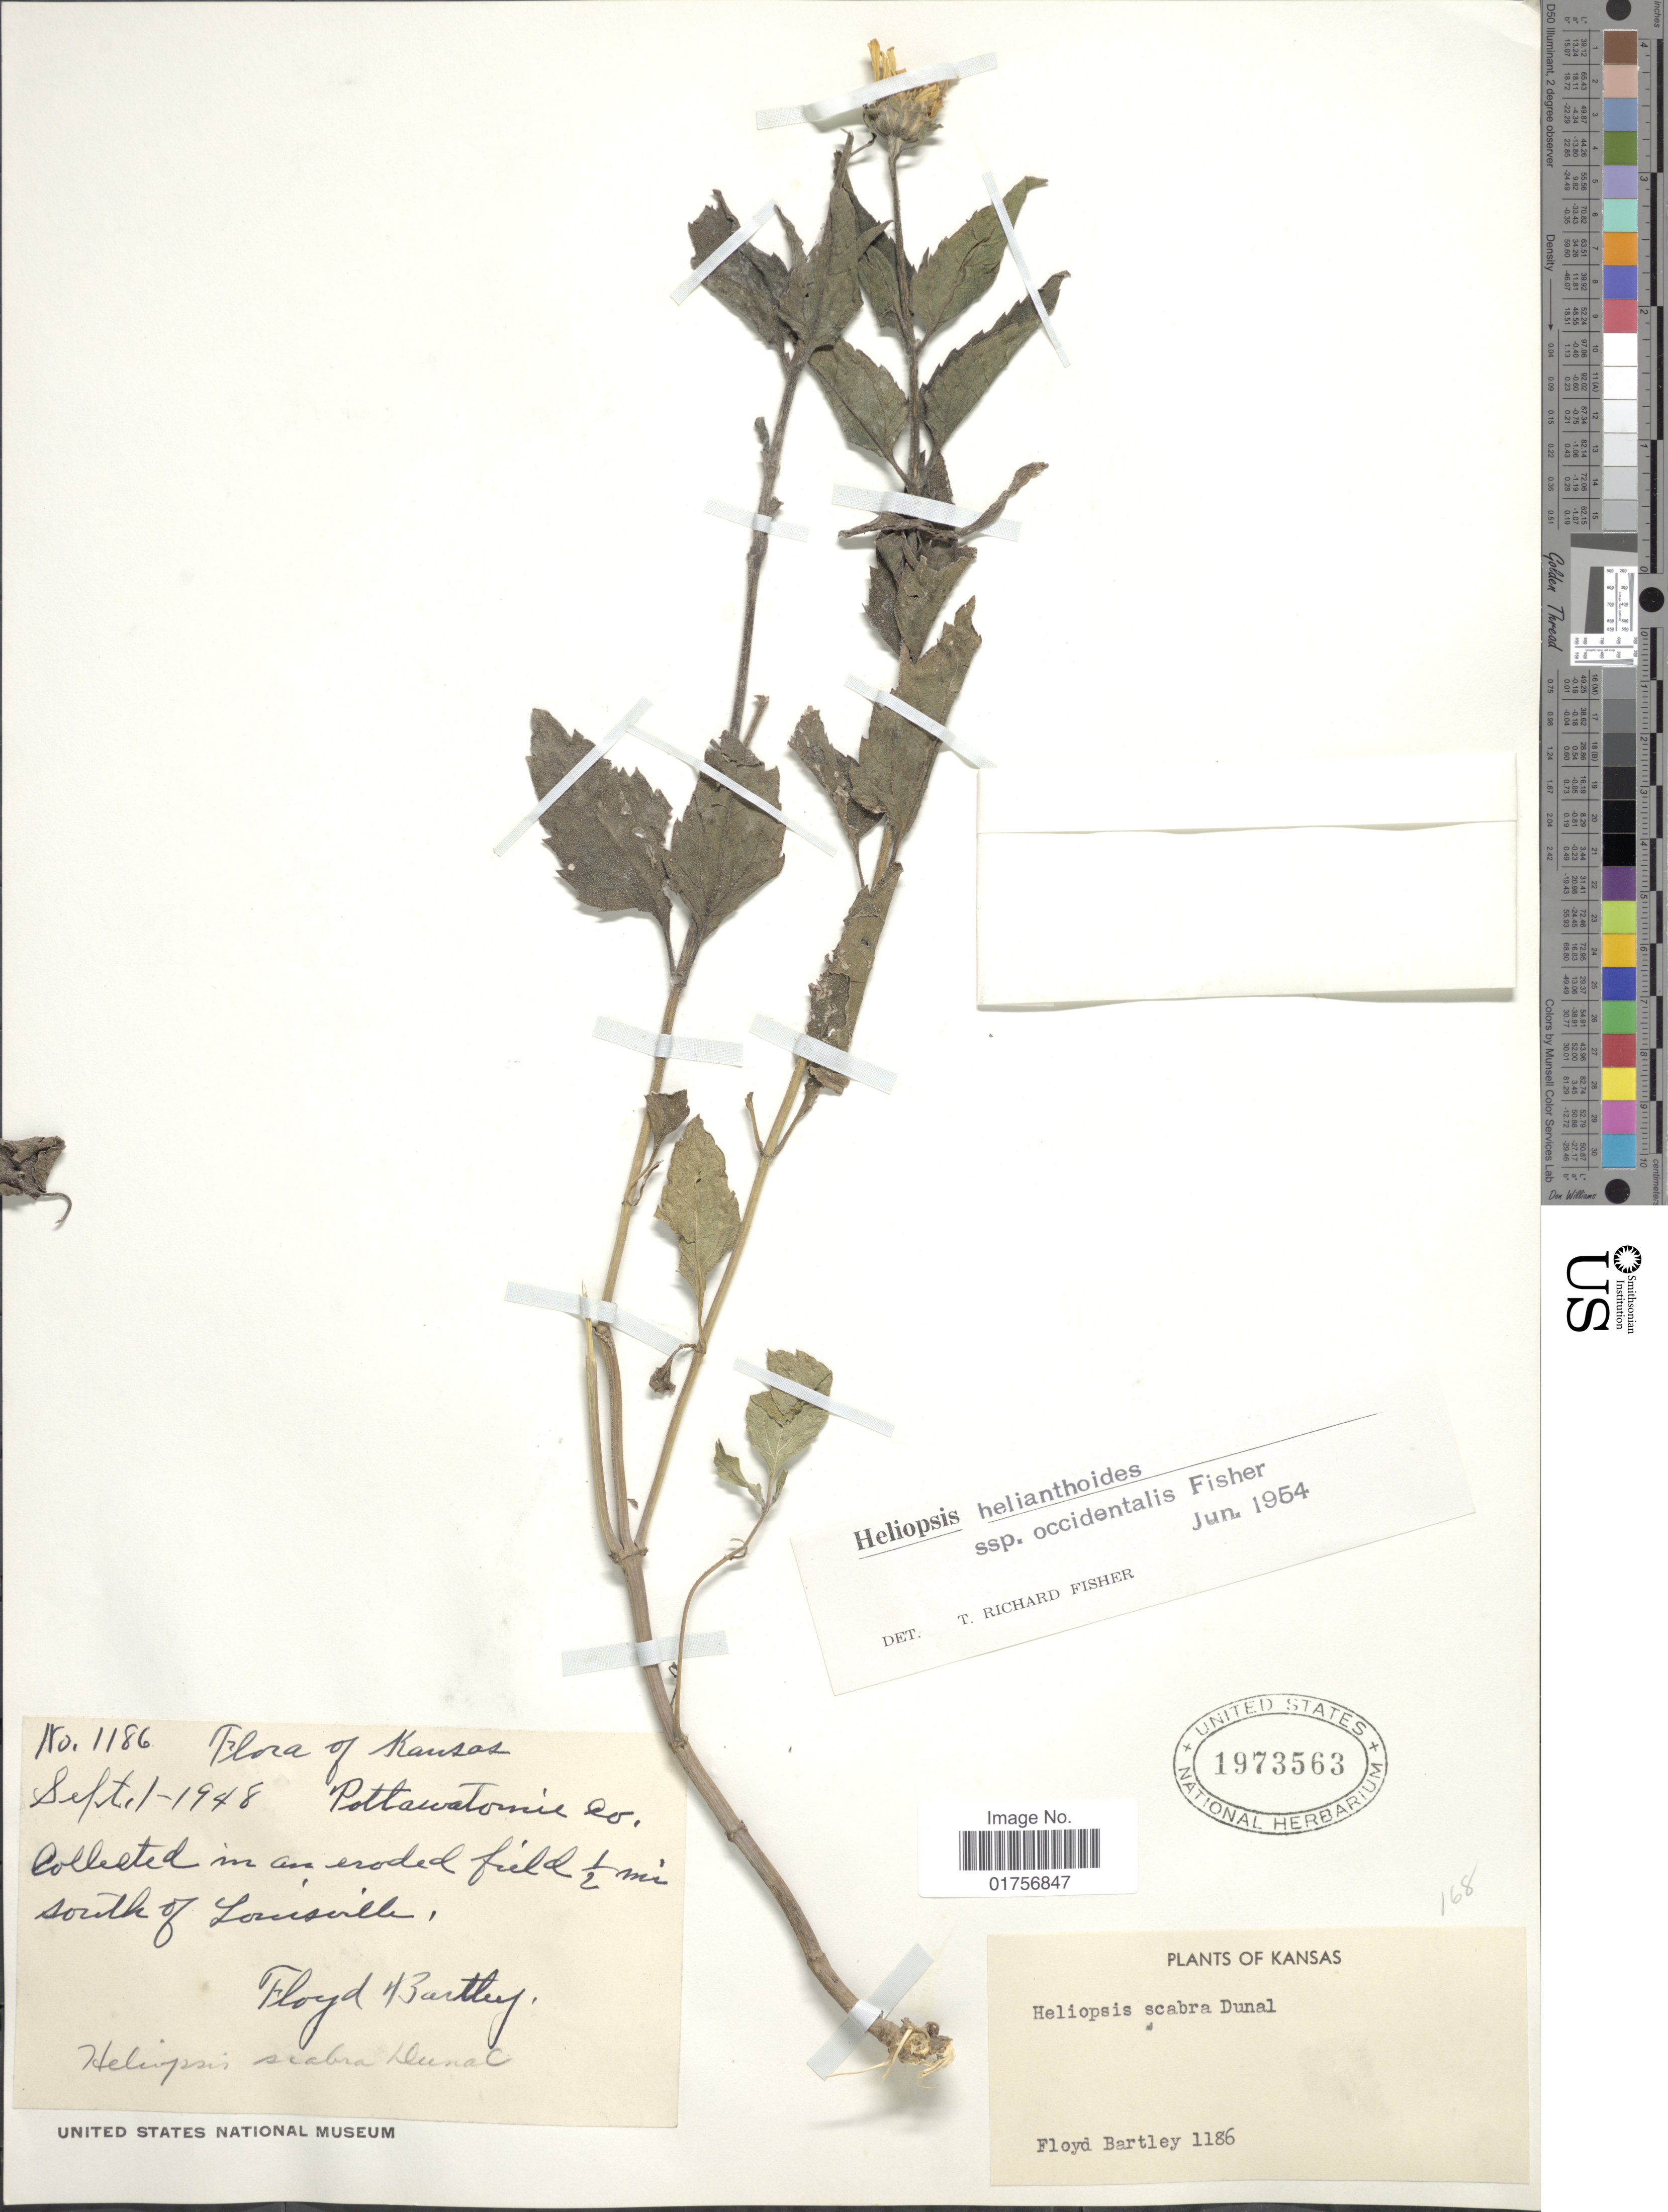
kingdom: Plantae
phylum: Tracheophyta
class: Magnoliopsida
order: Asterales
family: Asteraceae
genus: Heliopsis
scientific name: Heliopsis helianthoides subsp. occidentalis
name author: T.R. Fisher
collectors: F. Bartley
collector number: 1186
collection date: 1948-09-01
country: United States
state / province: Kansas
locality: Pottawatomie Co., in an eroded field ½ mi. south of Louisville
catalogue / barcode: US 1973563